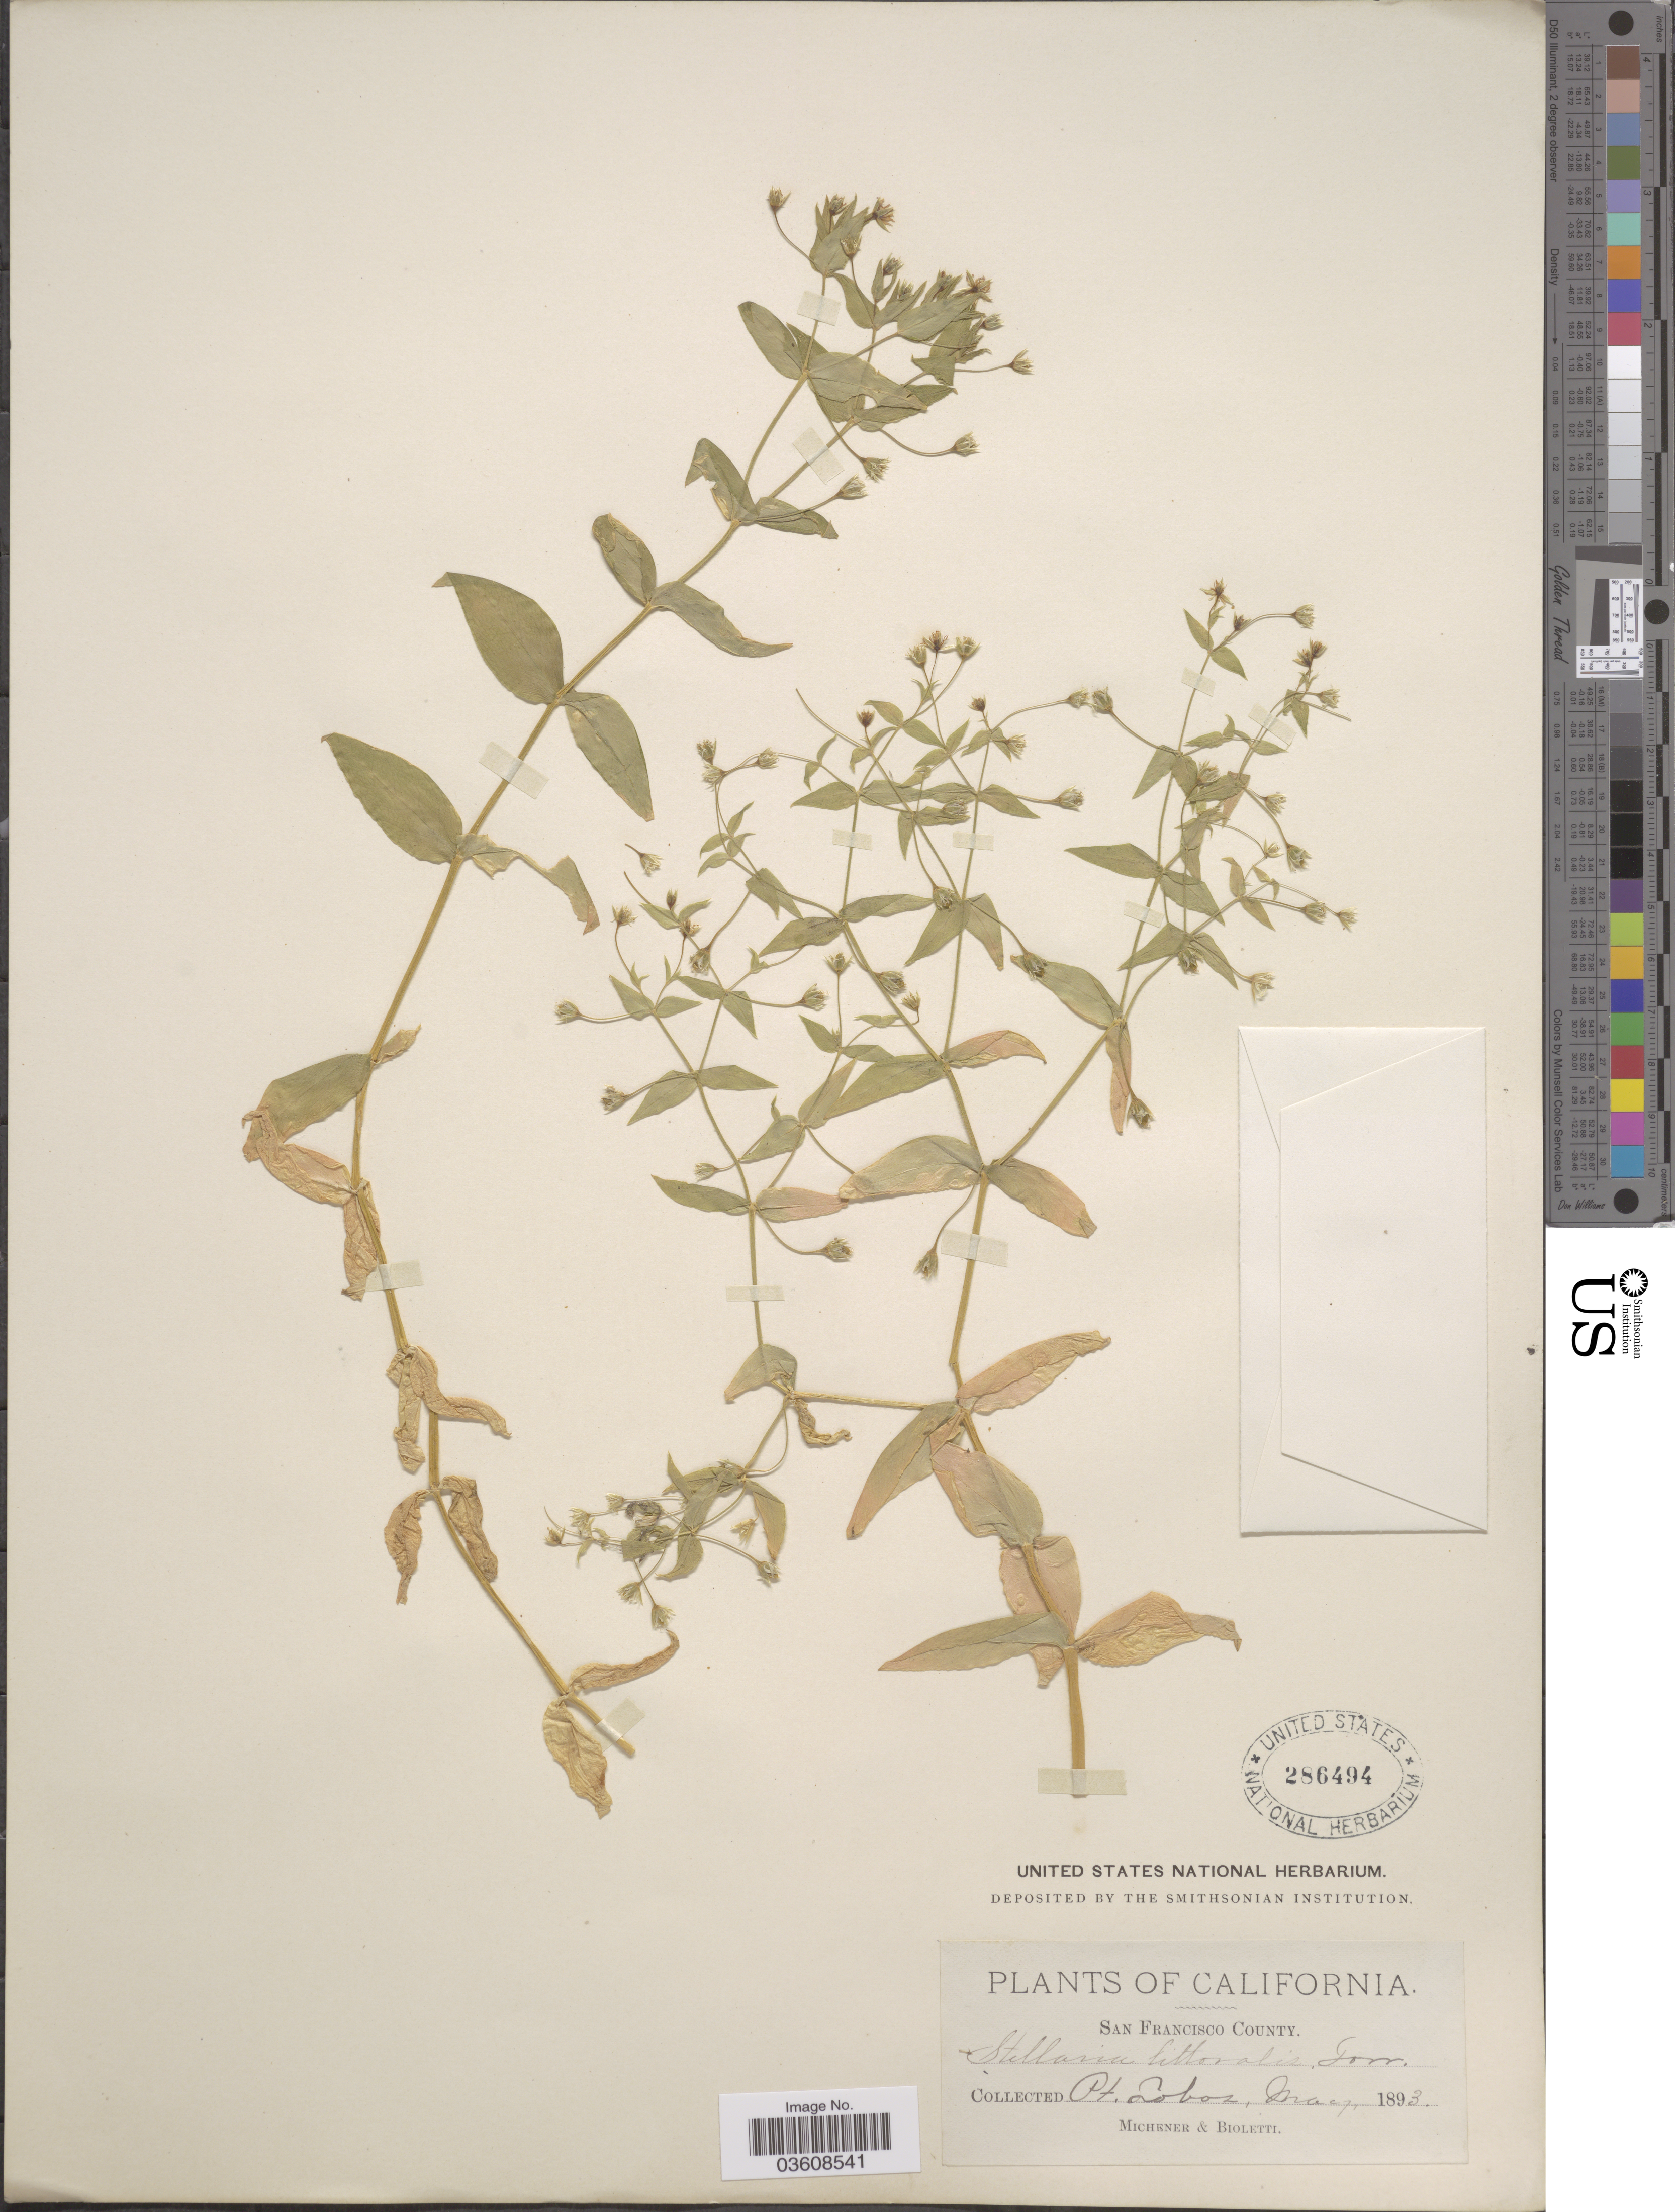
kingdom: Plantae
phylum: Tracheophyta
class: Magnoliopsida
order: Caryophyllales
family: Caryophyllaceae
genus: Stellaria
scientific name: Stellaria littoralis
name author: Torr.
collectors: -. Michener & -- Bioletti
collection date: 1893-05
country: United States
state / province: California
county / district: San Francisco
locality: San Francisco County. Pt. Lobos.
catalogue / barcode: US 286494